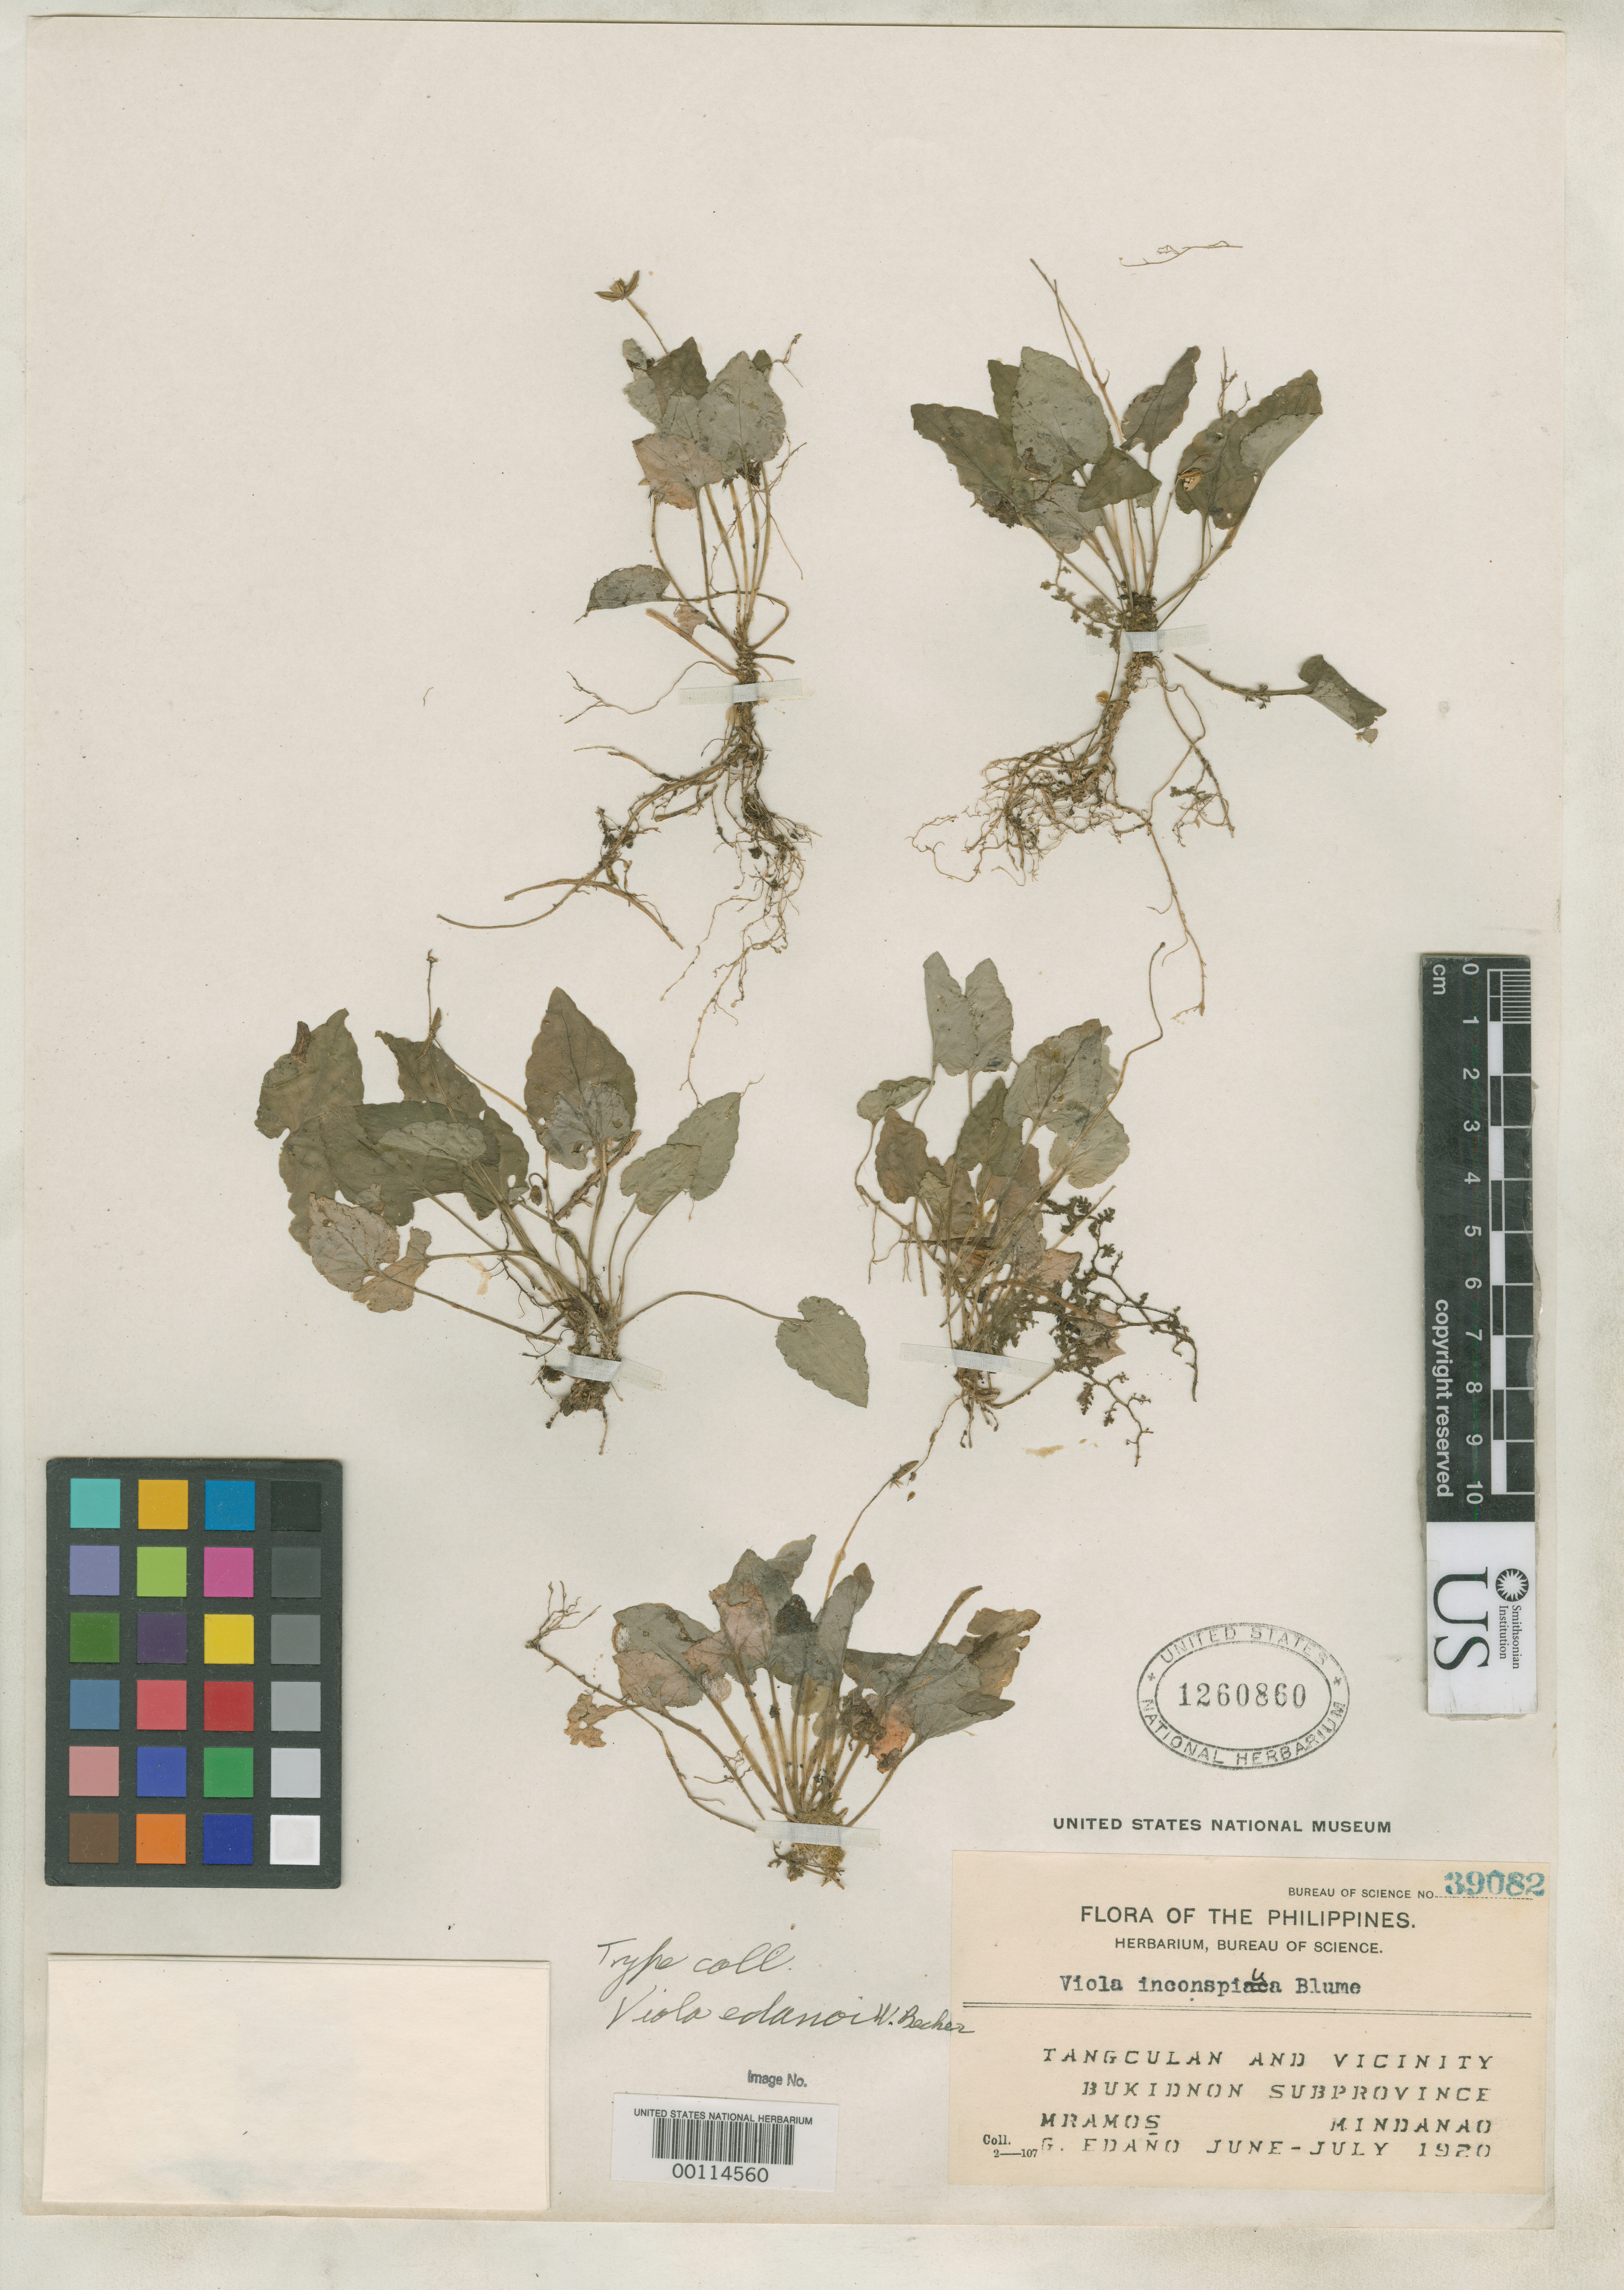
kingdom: Plantae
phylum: Tracheophyta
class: Magnoliopsida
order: Malpighiales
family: Violaceae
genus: Viola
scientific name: Viola edanoii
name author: W. Becker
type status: Isotype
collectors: M. Ramos & G. E. Edaño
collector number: Bur. Sci. 39082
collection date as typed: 08 Jul 1920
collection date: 1920-07-08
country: Philippines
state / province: Northern Mindanao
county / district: Bukidnon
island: Mindanao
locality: Tanlulan & vicinity.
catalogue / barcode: US 1260860